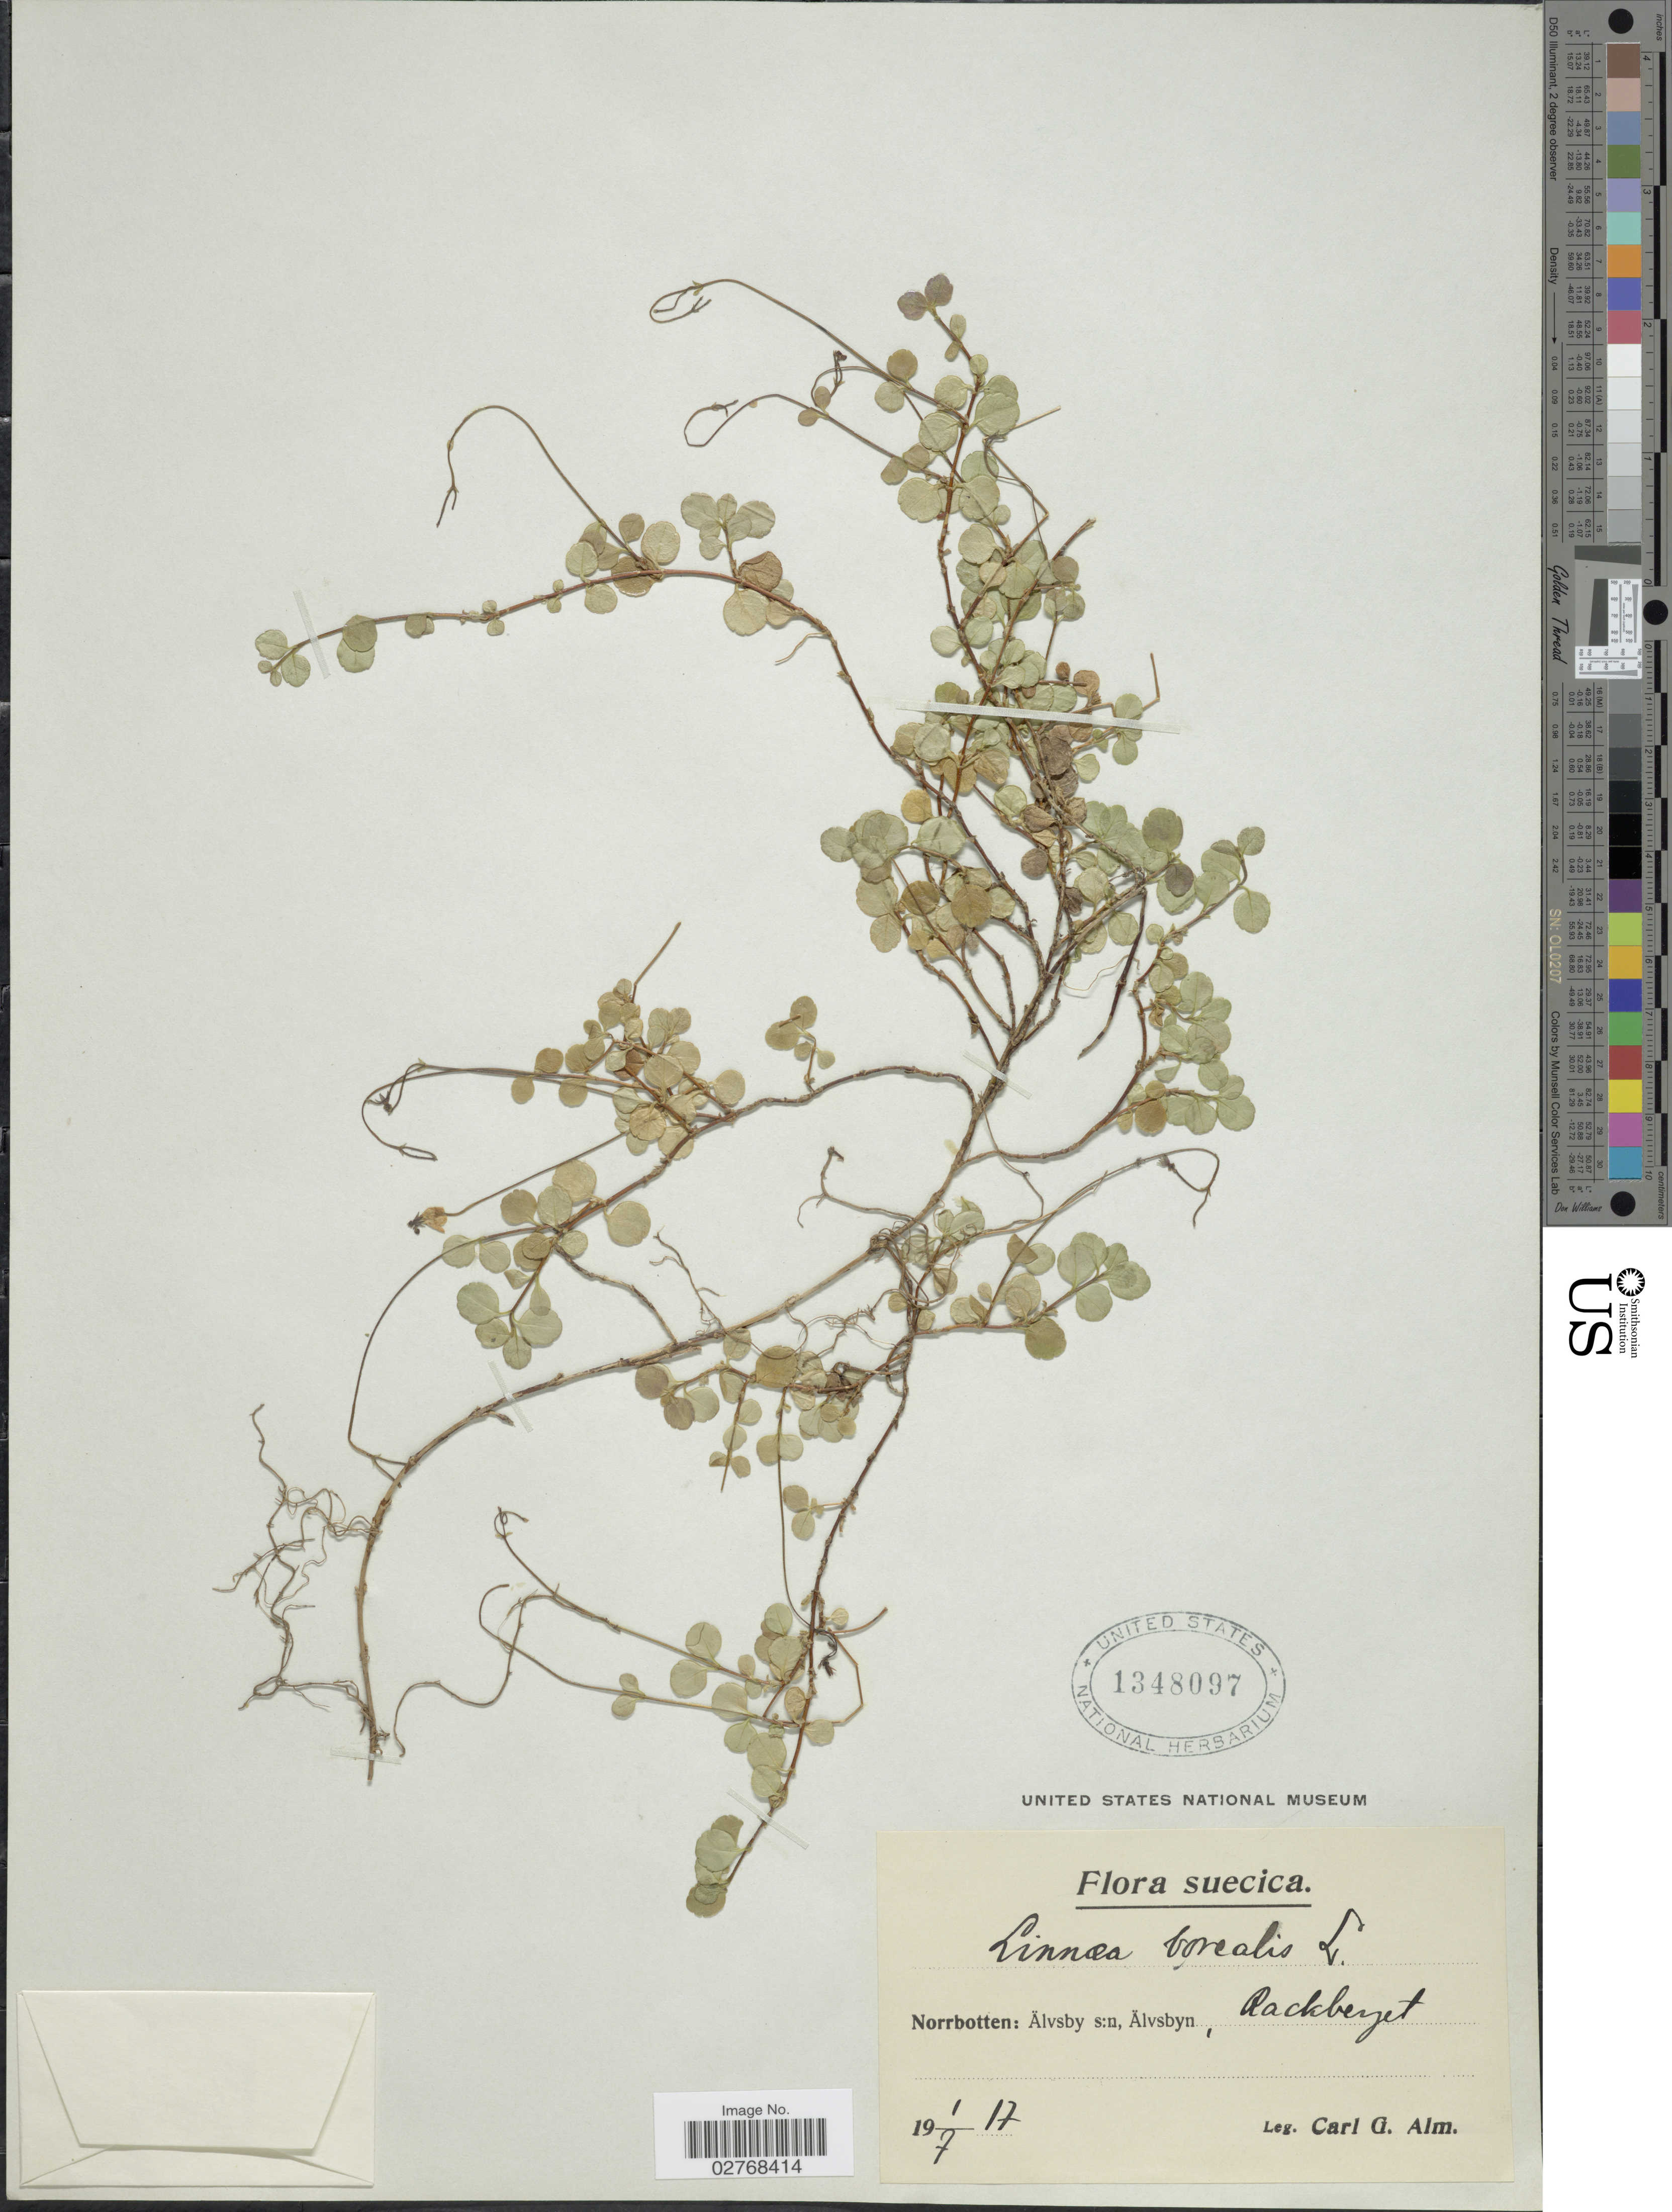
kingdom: Plantae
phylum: Tracheophyta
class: Magnoliopsida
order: Dipsacales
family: Caprifoliaceae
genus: Linnaea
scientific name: Linnaea borealis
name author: L.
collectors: C. G. Alm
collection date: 1917-07-01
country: Sweden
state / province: Norrbotten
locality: Norrbotten: Älvsby s:n, Älvsbyn, Rackberget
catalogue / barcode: US 1348097